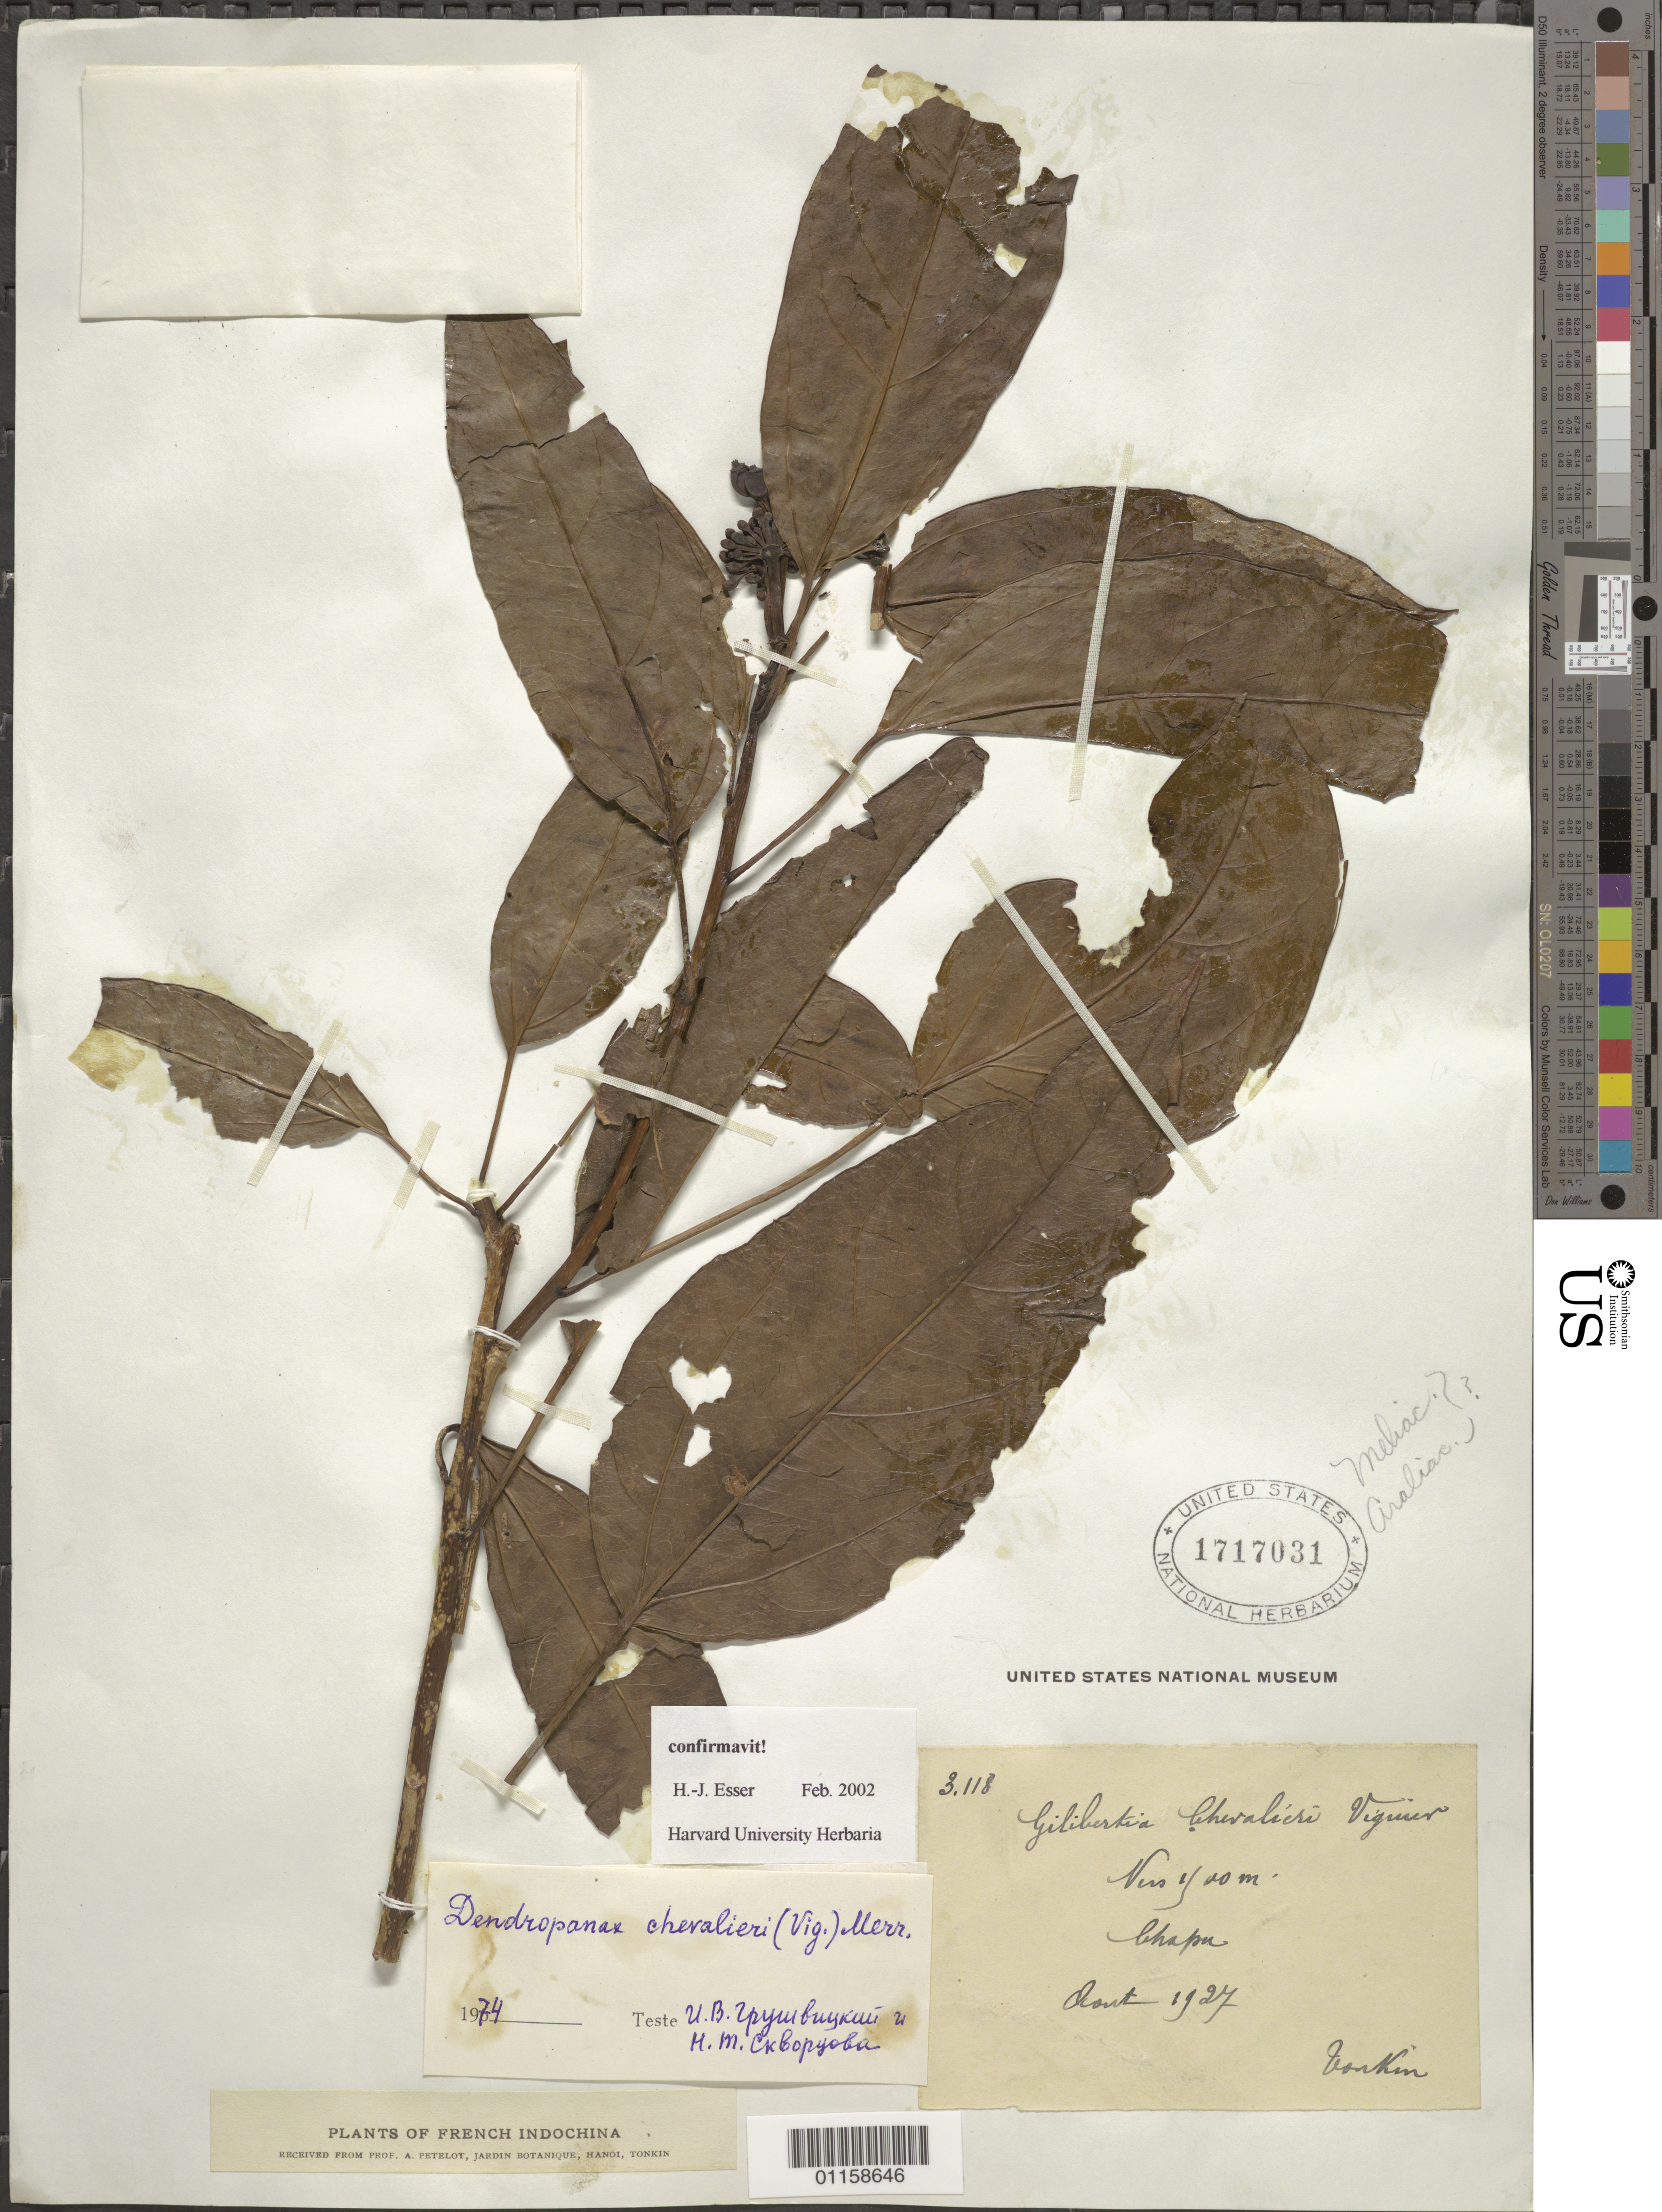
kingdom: Plantae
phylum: Tracheophyta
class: Magnoliopsida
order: Apiales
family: Araliaceae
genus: Dendropanax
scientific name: Dendropanax chevalieri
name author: (Vig.) Merr.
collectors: A. Petelot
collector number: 3118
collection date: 1927-08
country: Vietnam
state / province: Ha Noi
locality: Tonkin.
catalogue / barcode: US 1717031